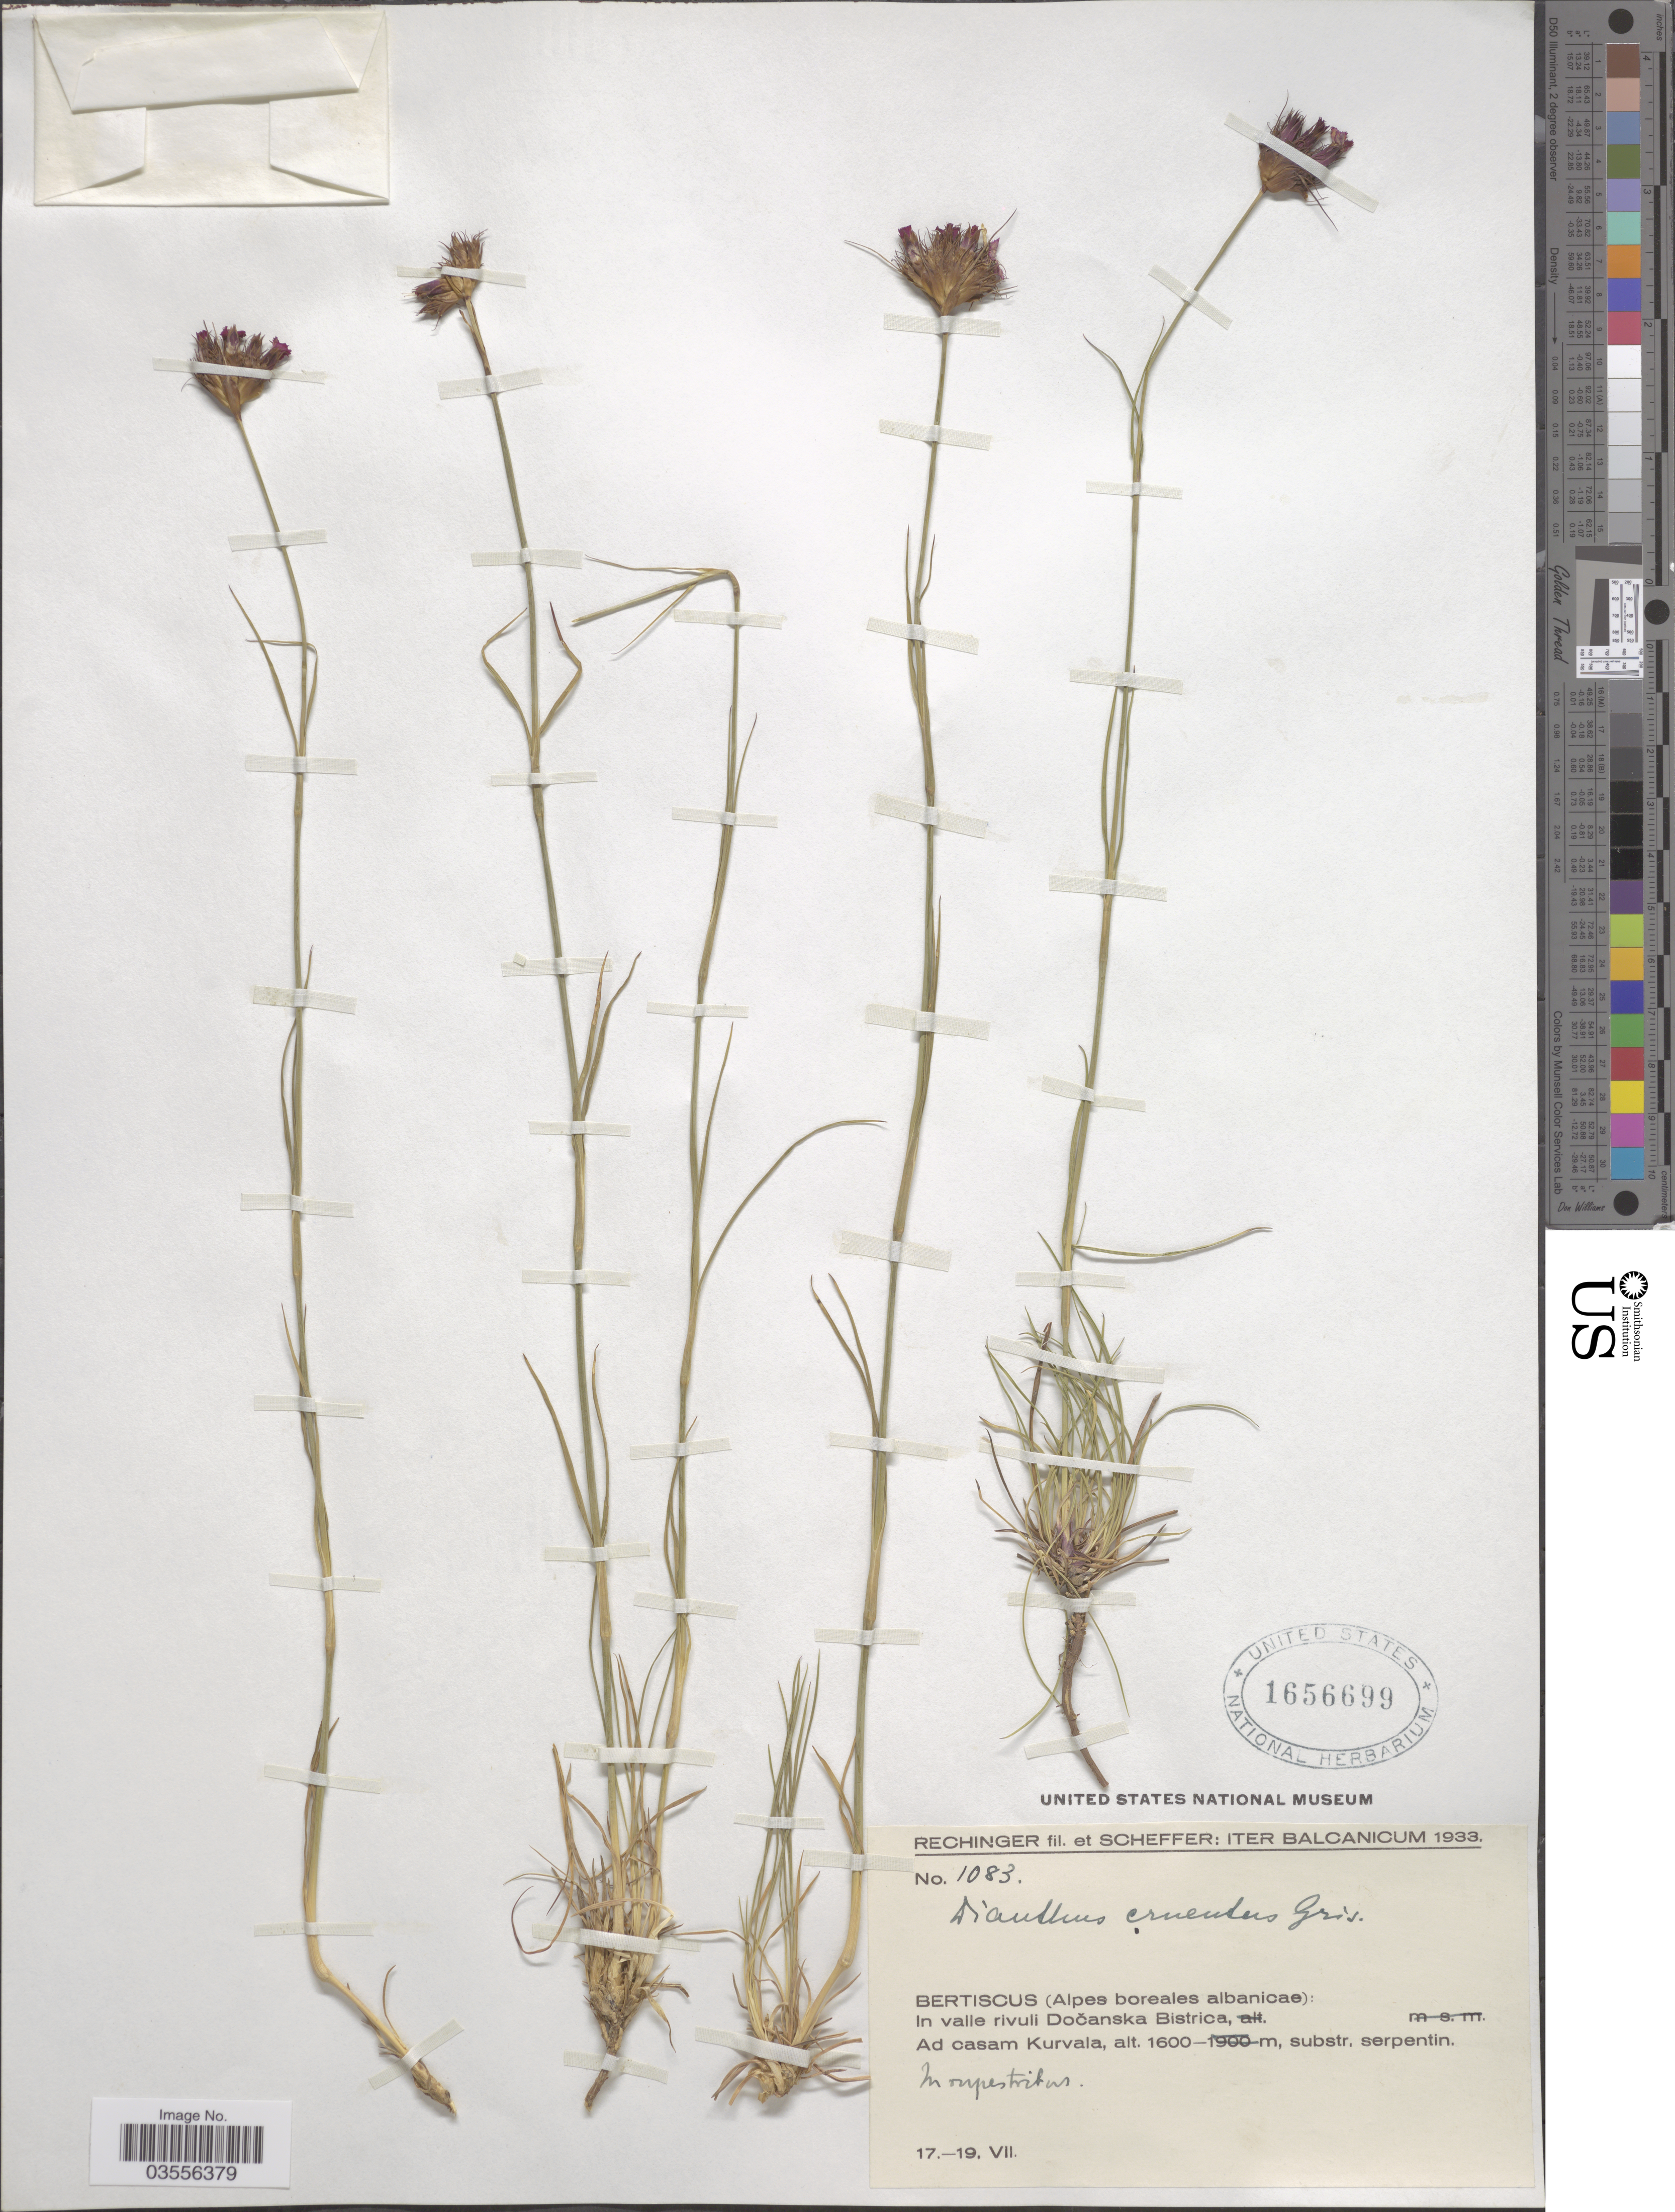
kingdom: Plantae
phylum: Tracheophyta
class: Magnoliopsida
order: Caryophyllales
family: Caryophyllaceae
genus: Dianthus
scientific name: Dianthus cruentus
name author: Griseb.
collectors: -- Rechinger & Scheffer, --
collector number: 1083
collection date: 1933-07-17/1933-07-19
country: Albania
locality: Iter Balcanicum. Bertiscus (Alpes boreales albanicae): In valle rivuli Dočanska Bistrica. Ad casam Kurvala.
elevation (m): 1600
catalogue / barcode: US 1656699